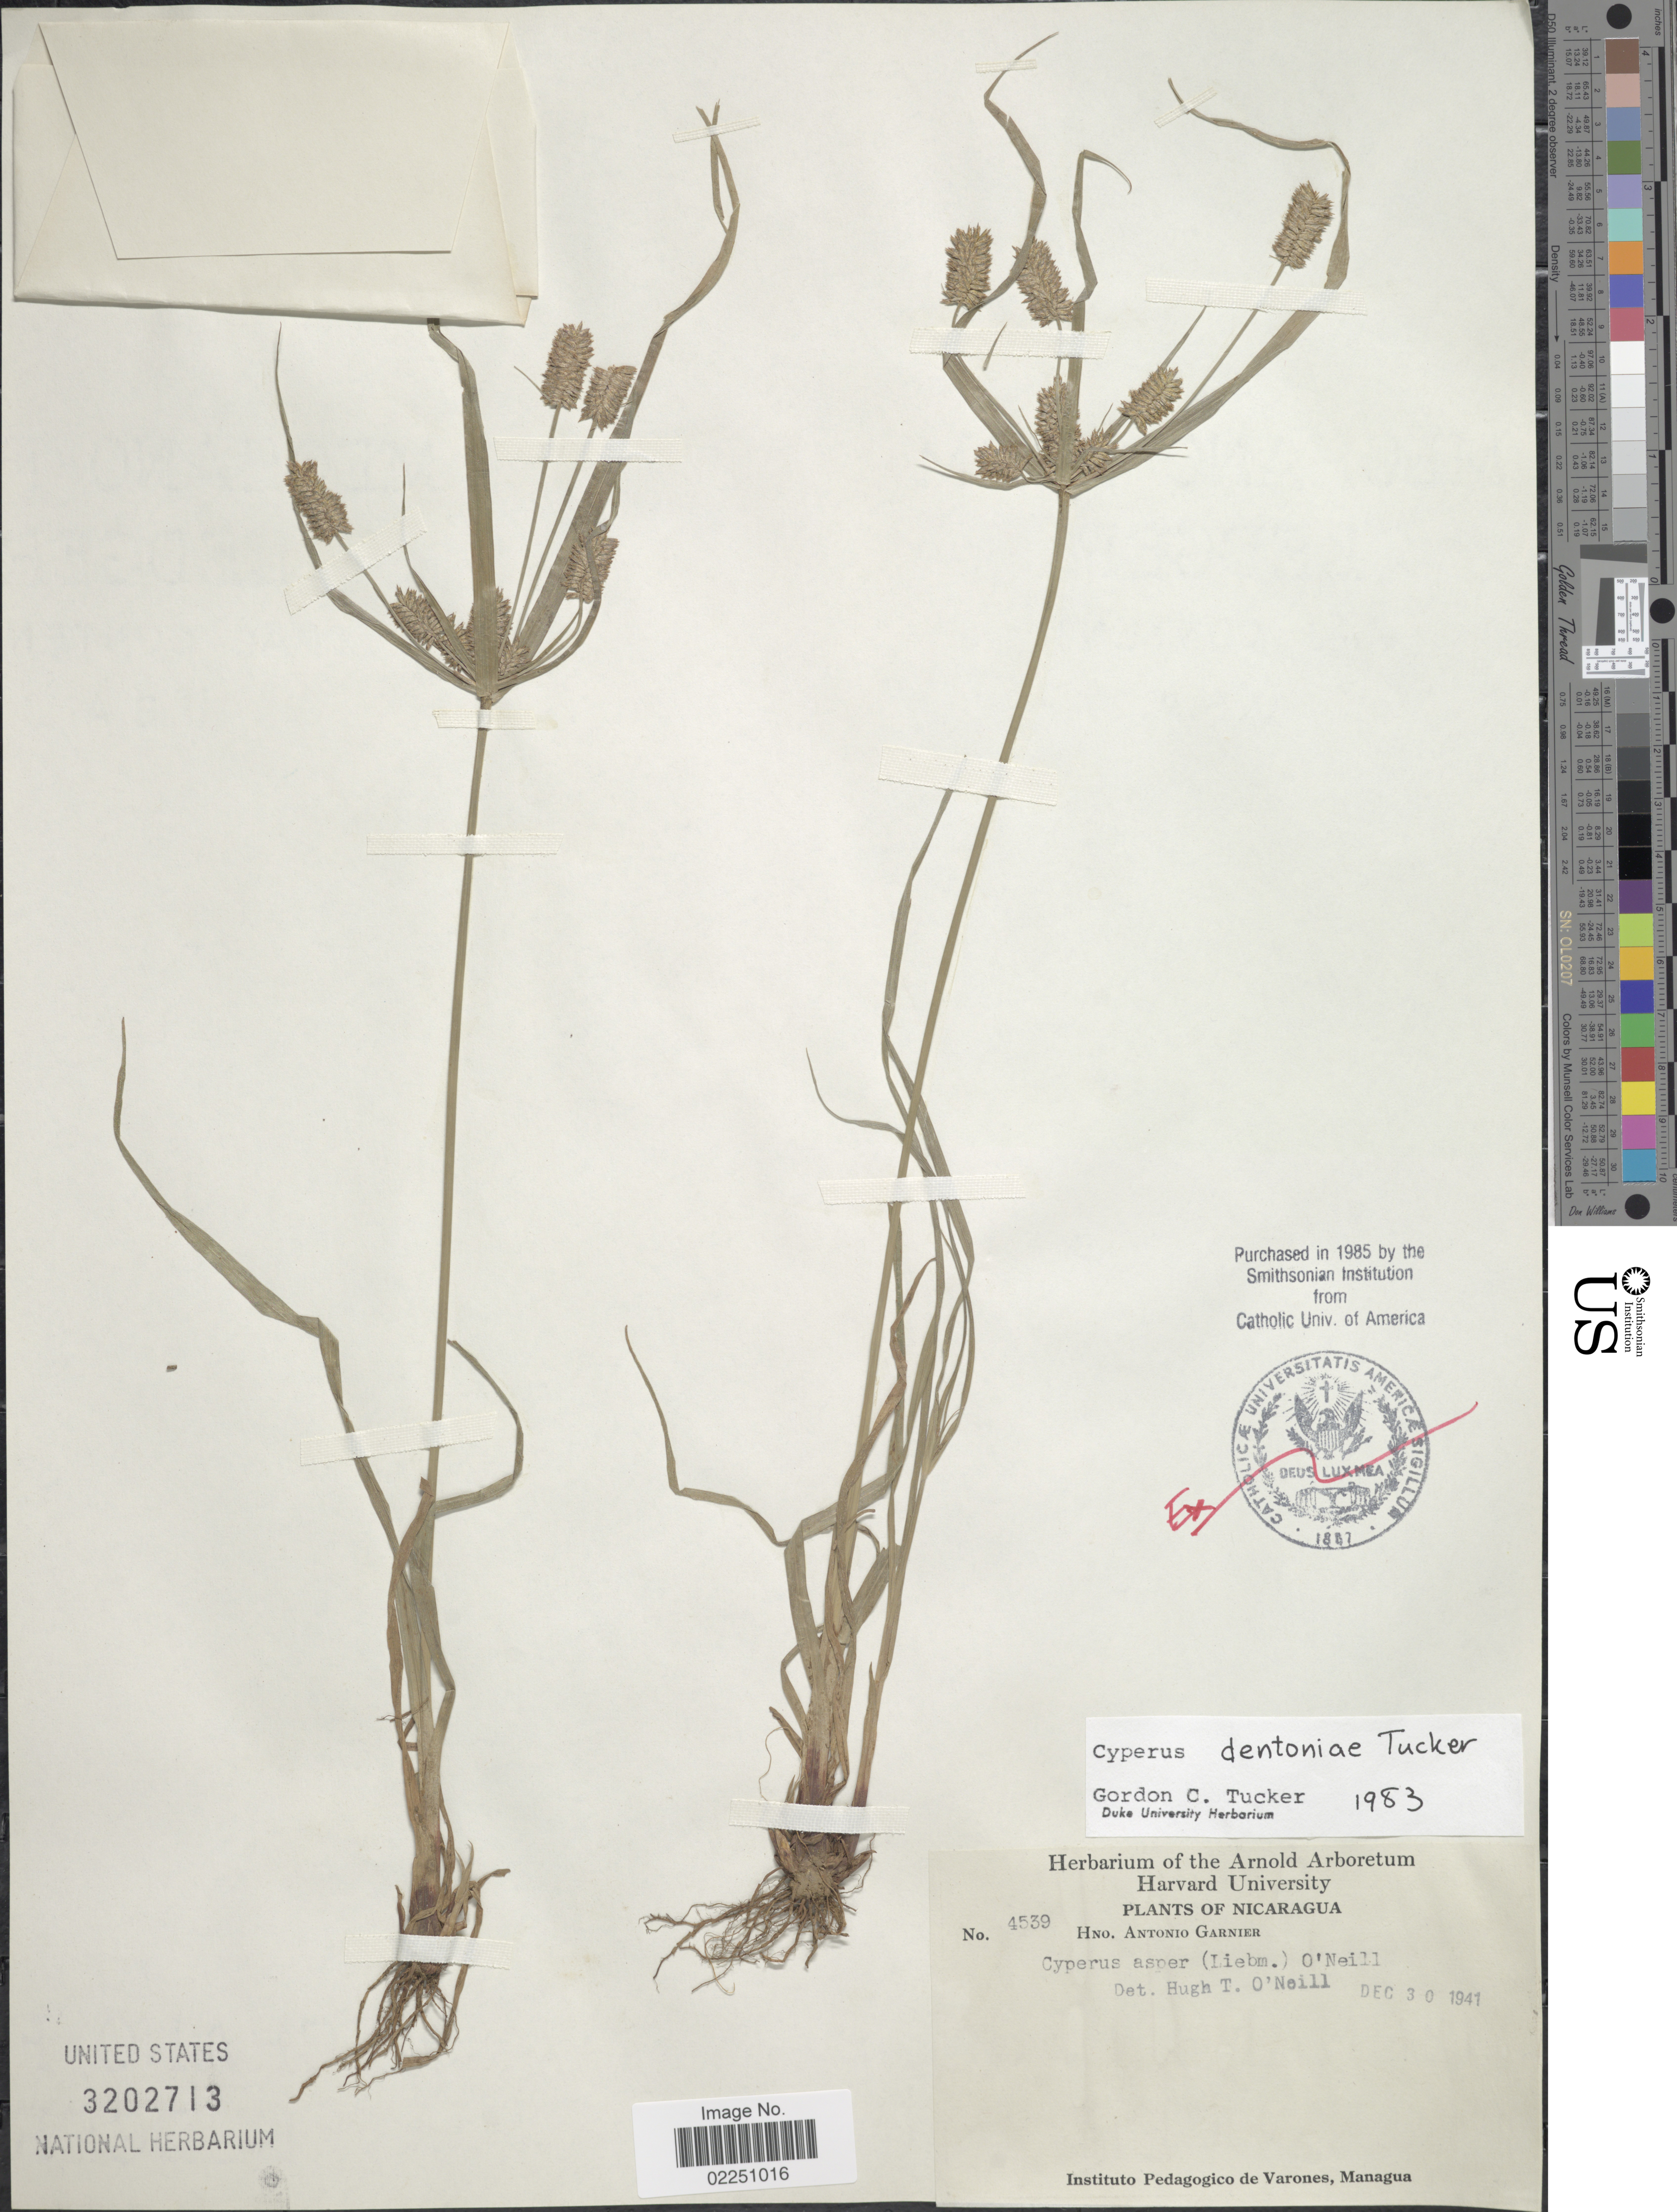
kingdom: Plantae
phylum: Tracheophyta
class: Liliopsida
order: Poales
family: Cyperaceae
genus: Cyperus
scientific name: Cyperus dentoniae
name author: G.C. Tucker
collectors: Bro. A. Garnier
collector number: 4539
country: Nicaragua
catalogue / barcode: US 3202713